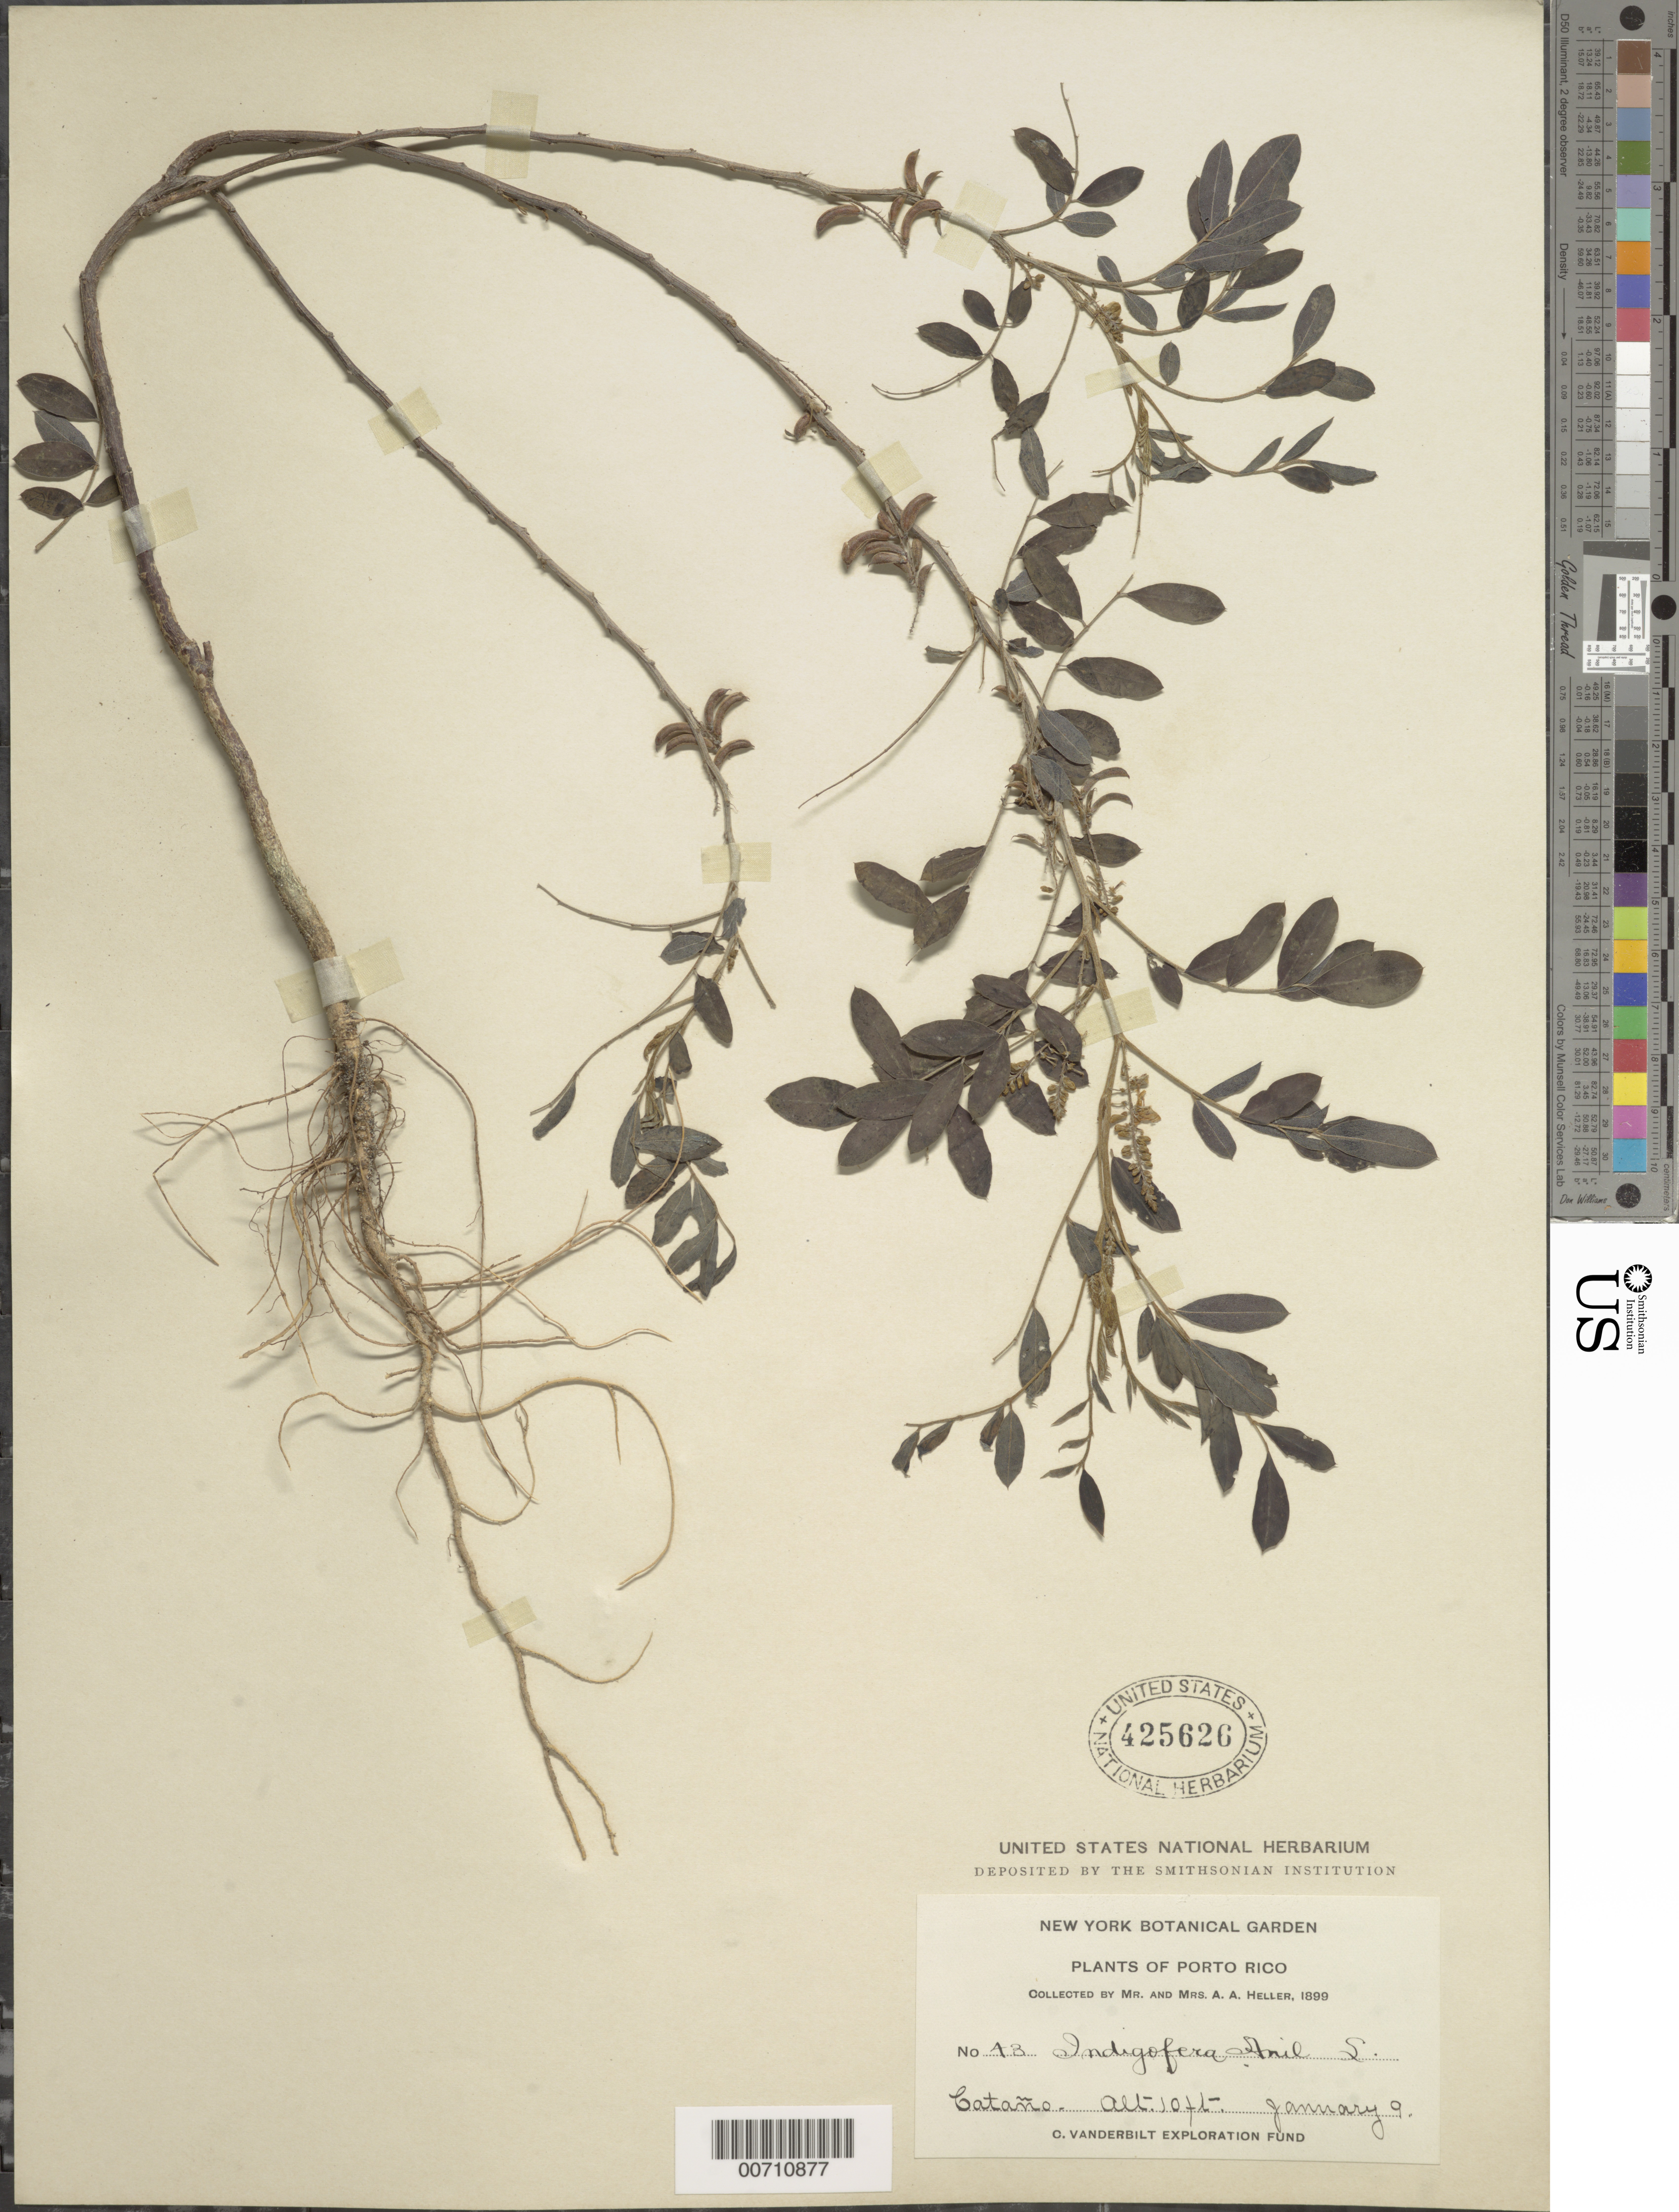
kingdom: Plantae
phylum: Tracheophyta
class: Magnoliopsida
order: Fabales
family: Fabaceae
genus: Indigofera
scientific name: Indigofera suffruticosa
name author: Mill.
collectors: A. A. Heller & -- Heller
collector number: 43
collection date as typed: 09 Jan 1899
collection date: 1899-01-09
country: Puerto Rico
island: Greater Antilles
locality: Catano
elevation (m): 3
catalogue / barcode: US 425626